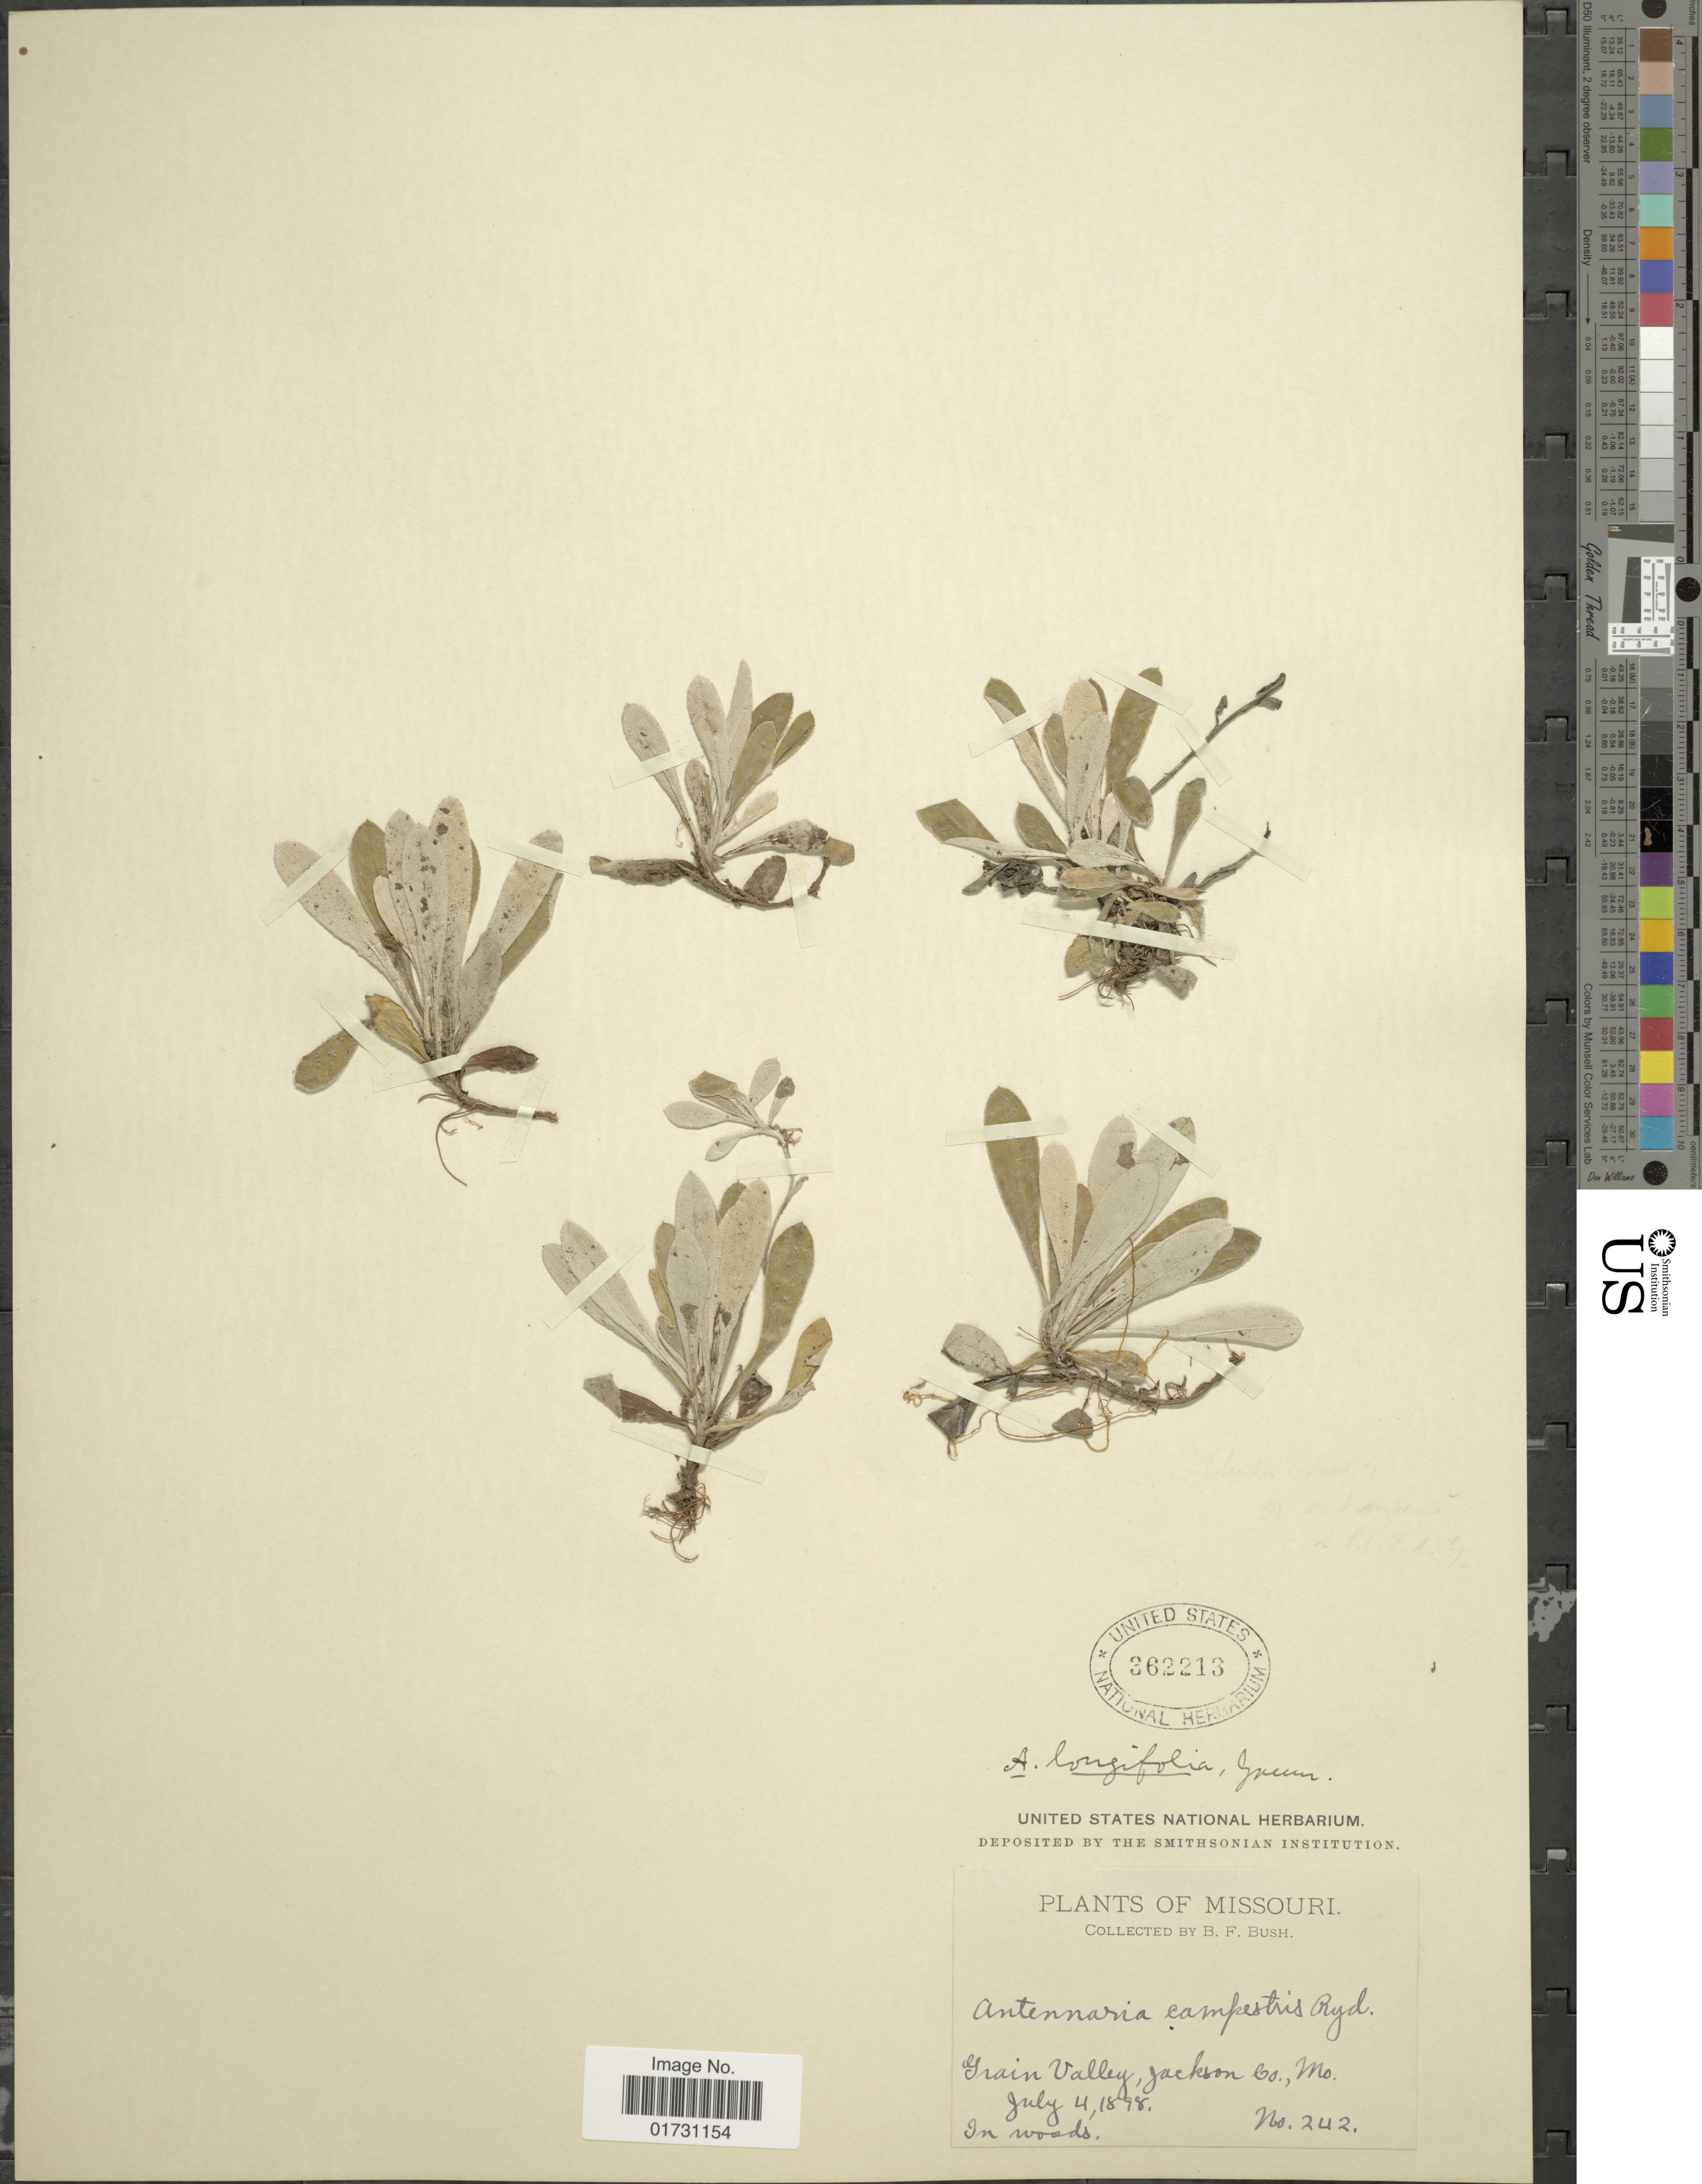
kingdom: Plantae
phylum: Tracheophyta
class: Magnoliopsida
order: Asterales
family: Asteraceae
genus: Antennaria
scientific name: Antennaria longifolia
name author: Greene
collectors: B. F. Bush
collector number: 242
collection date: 1898-07-04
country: United States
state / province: Missouri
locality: Grain Valley, Jackson Co.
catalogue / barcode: US 362213